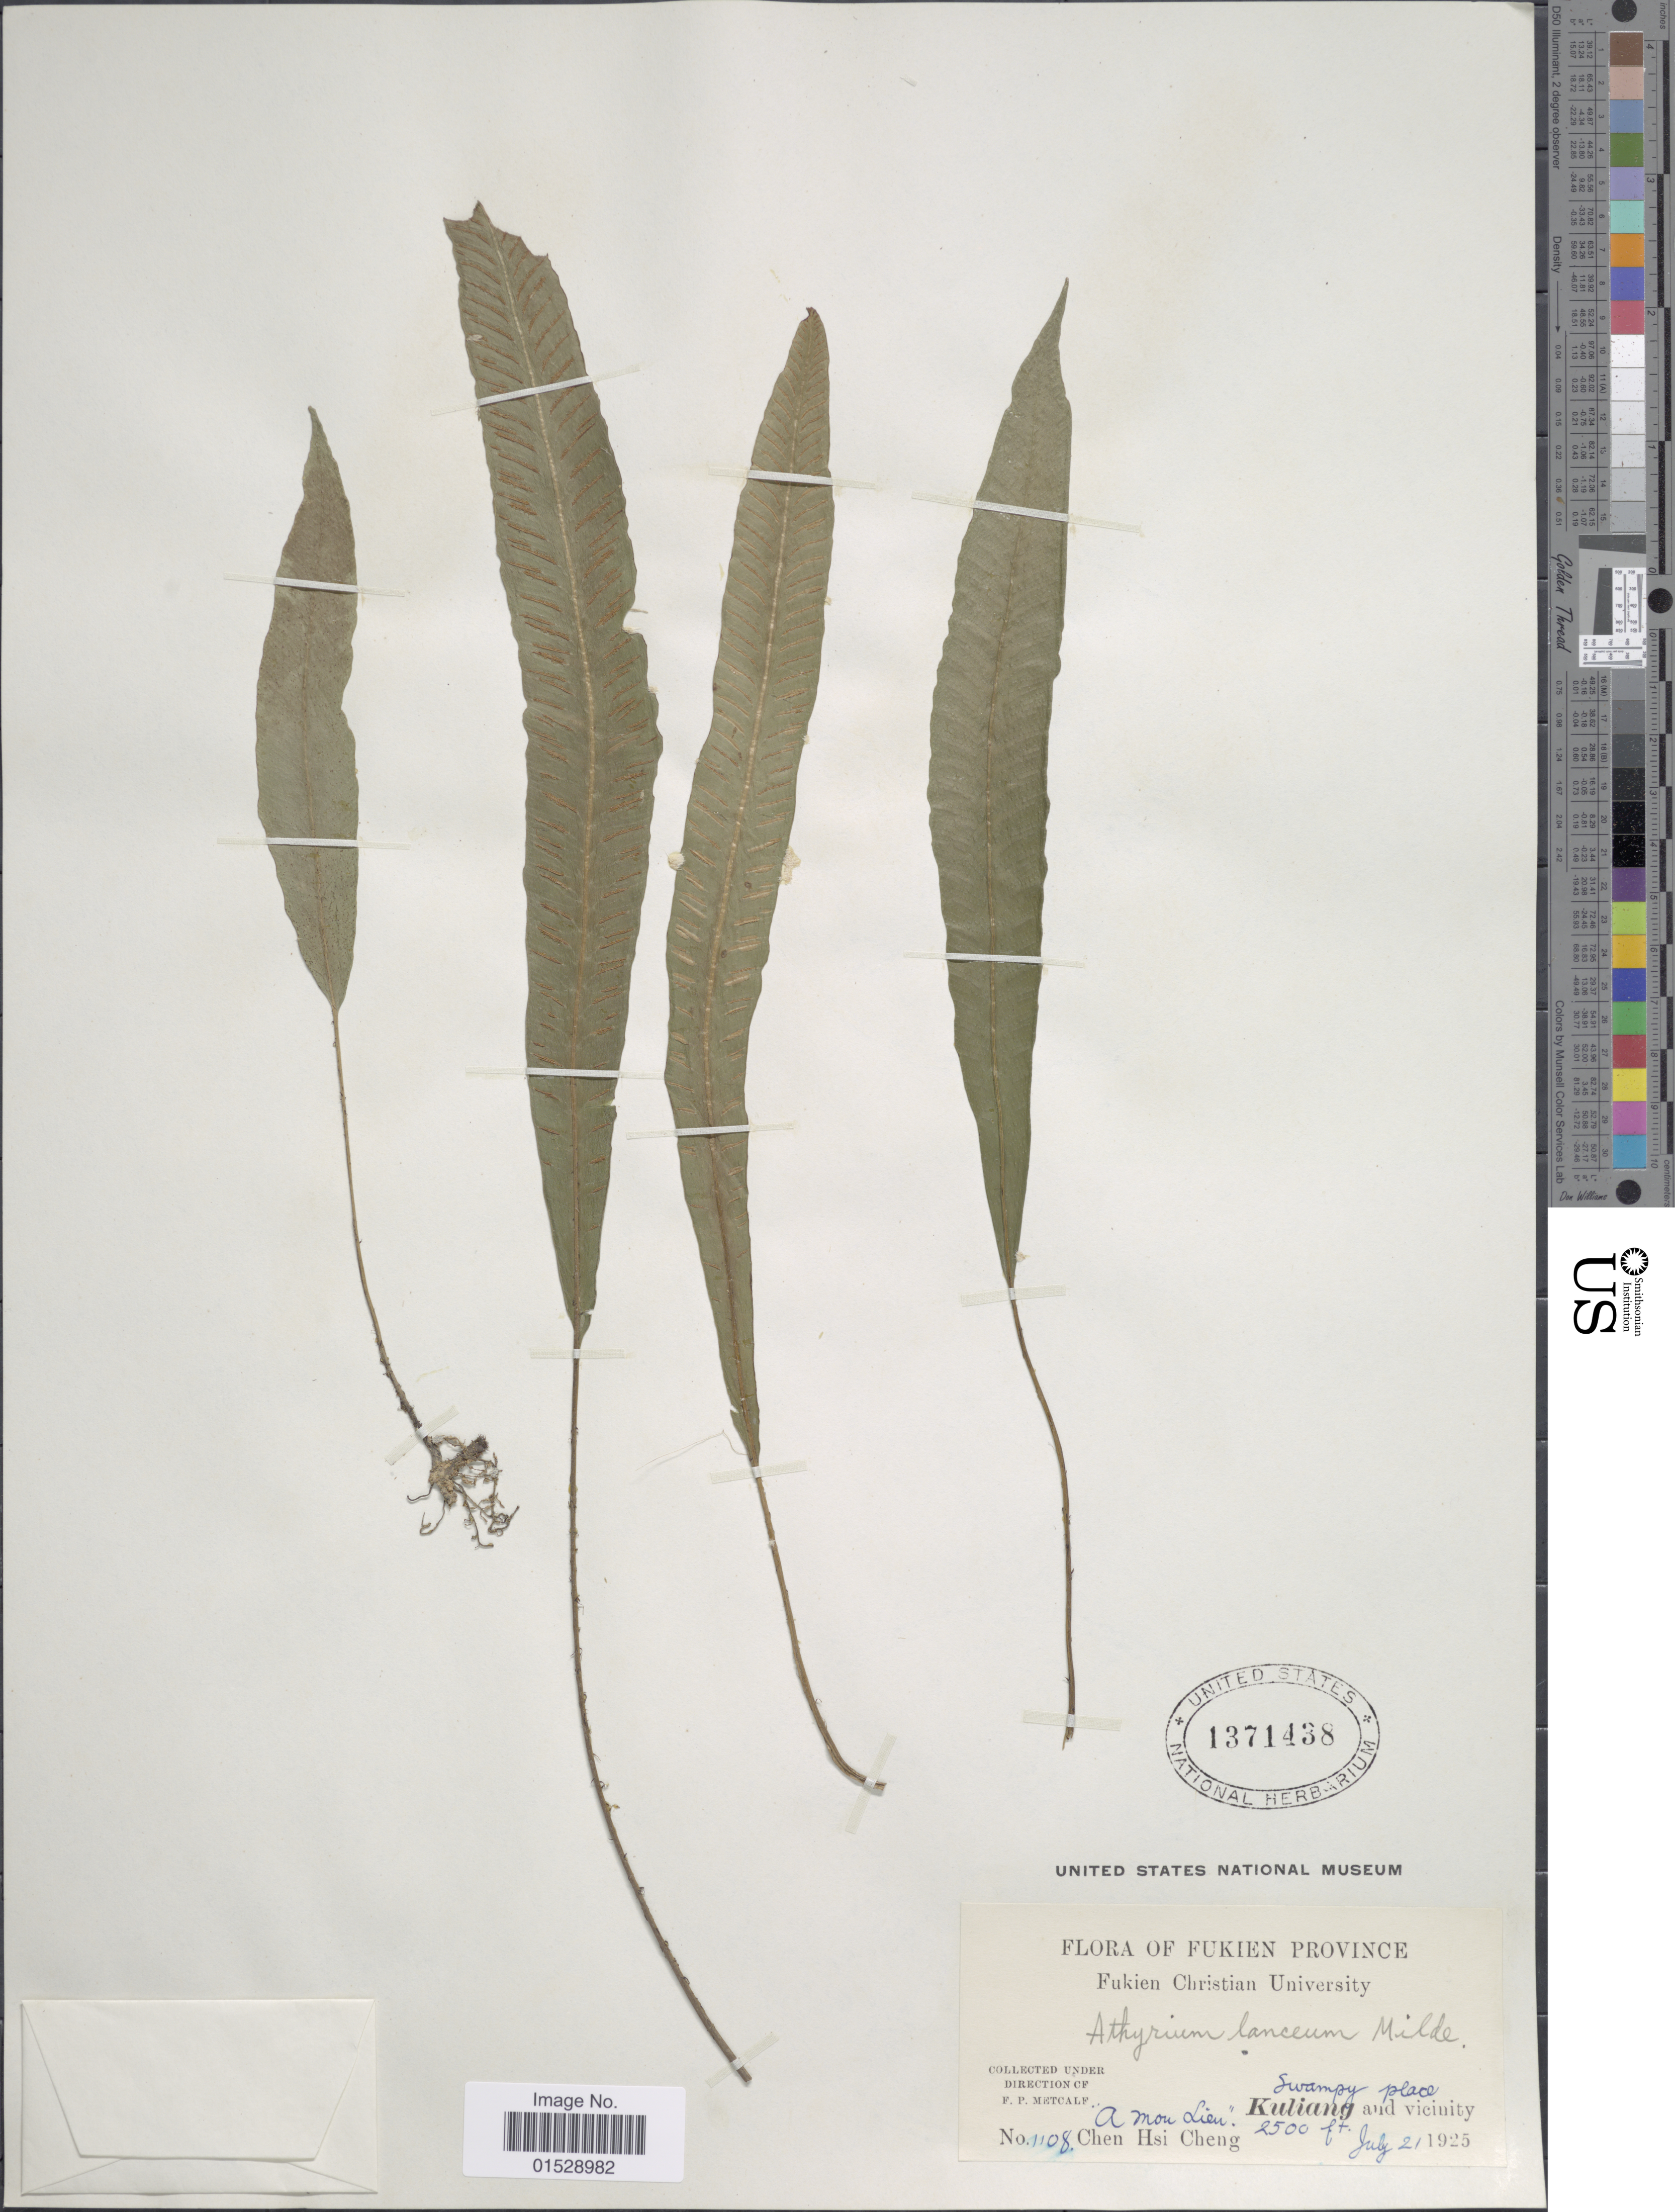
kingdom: Plantae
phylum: Tracheophyta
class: Polypodiopsida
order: Polypodiales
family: Athyriaceae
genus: Deparia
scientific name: Deparia lancea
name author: (Thunb.) Fraser-Jenk.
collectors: H. C. Chen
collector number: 1108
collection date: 1925-07-21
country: China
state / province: Fujian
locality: Fukien Province, Swampy place, Kuliang and vicinity, A Mou Lien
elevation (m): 762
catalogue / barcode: US 1371438